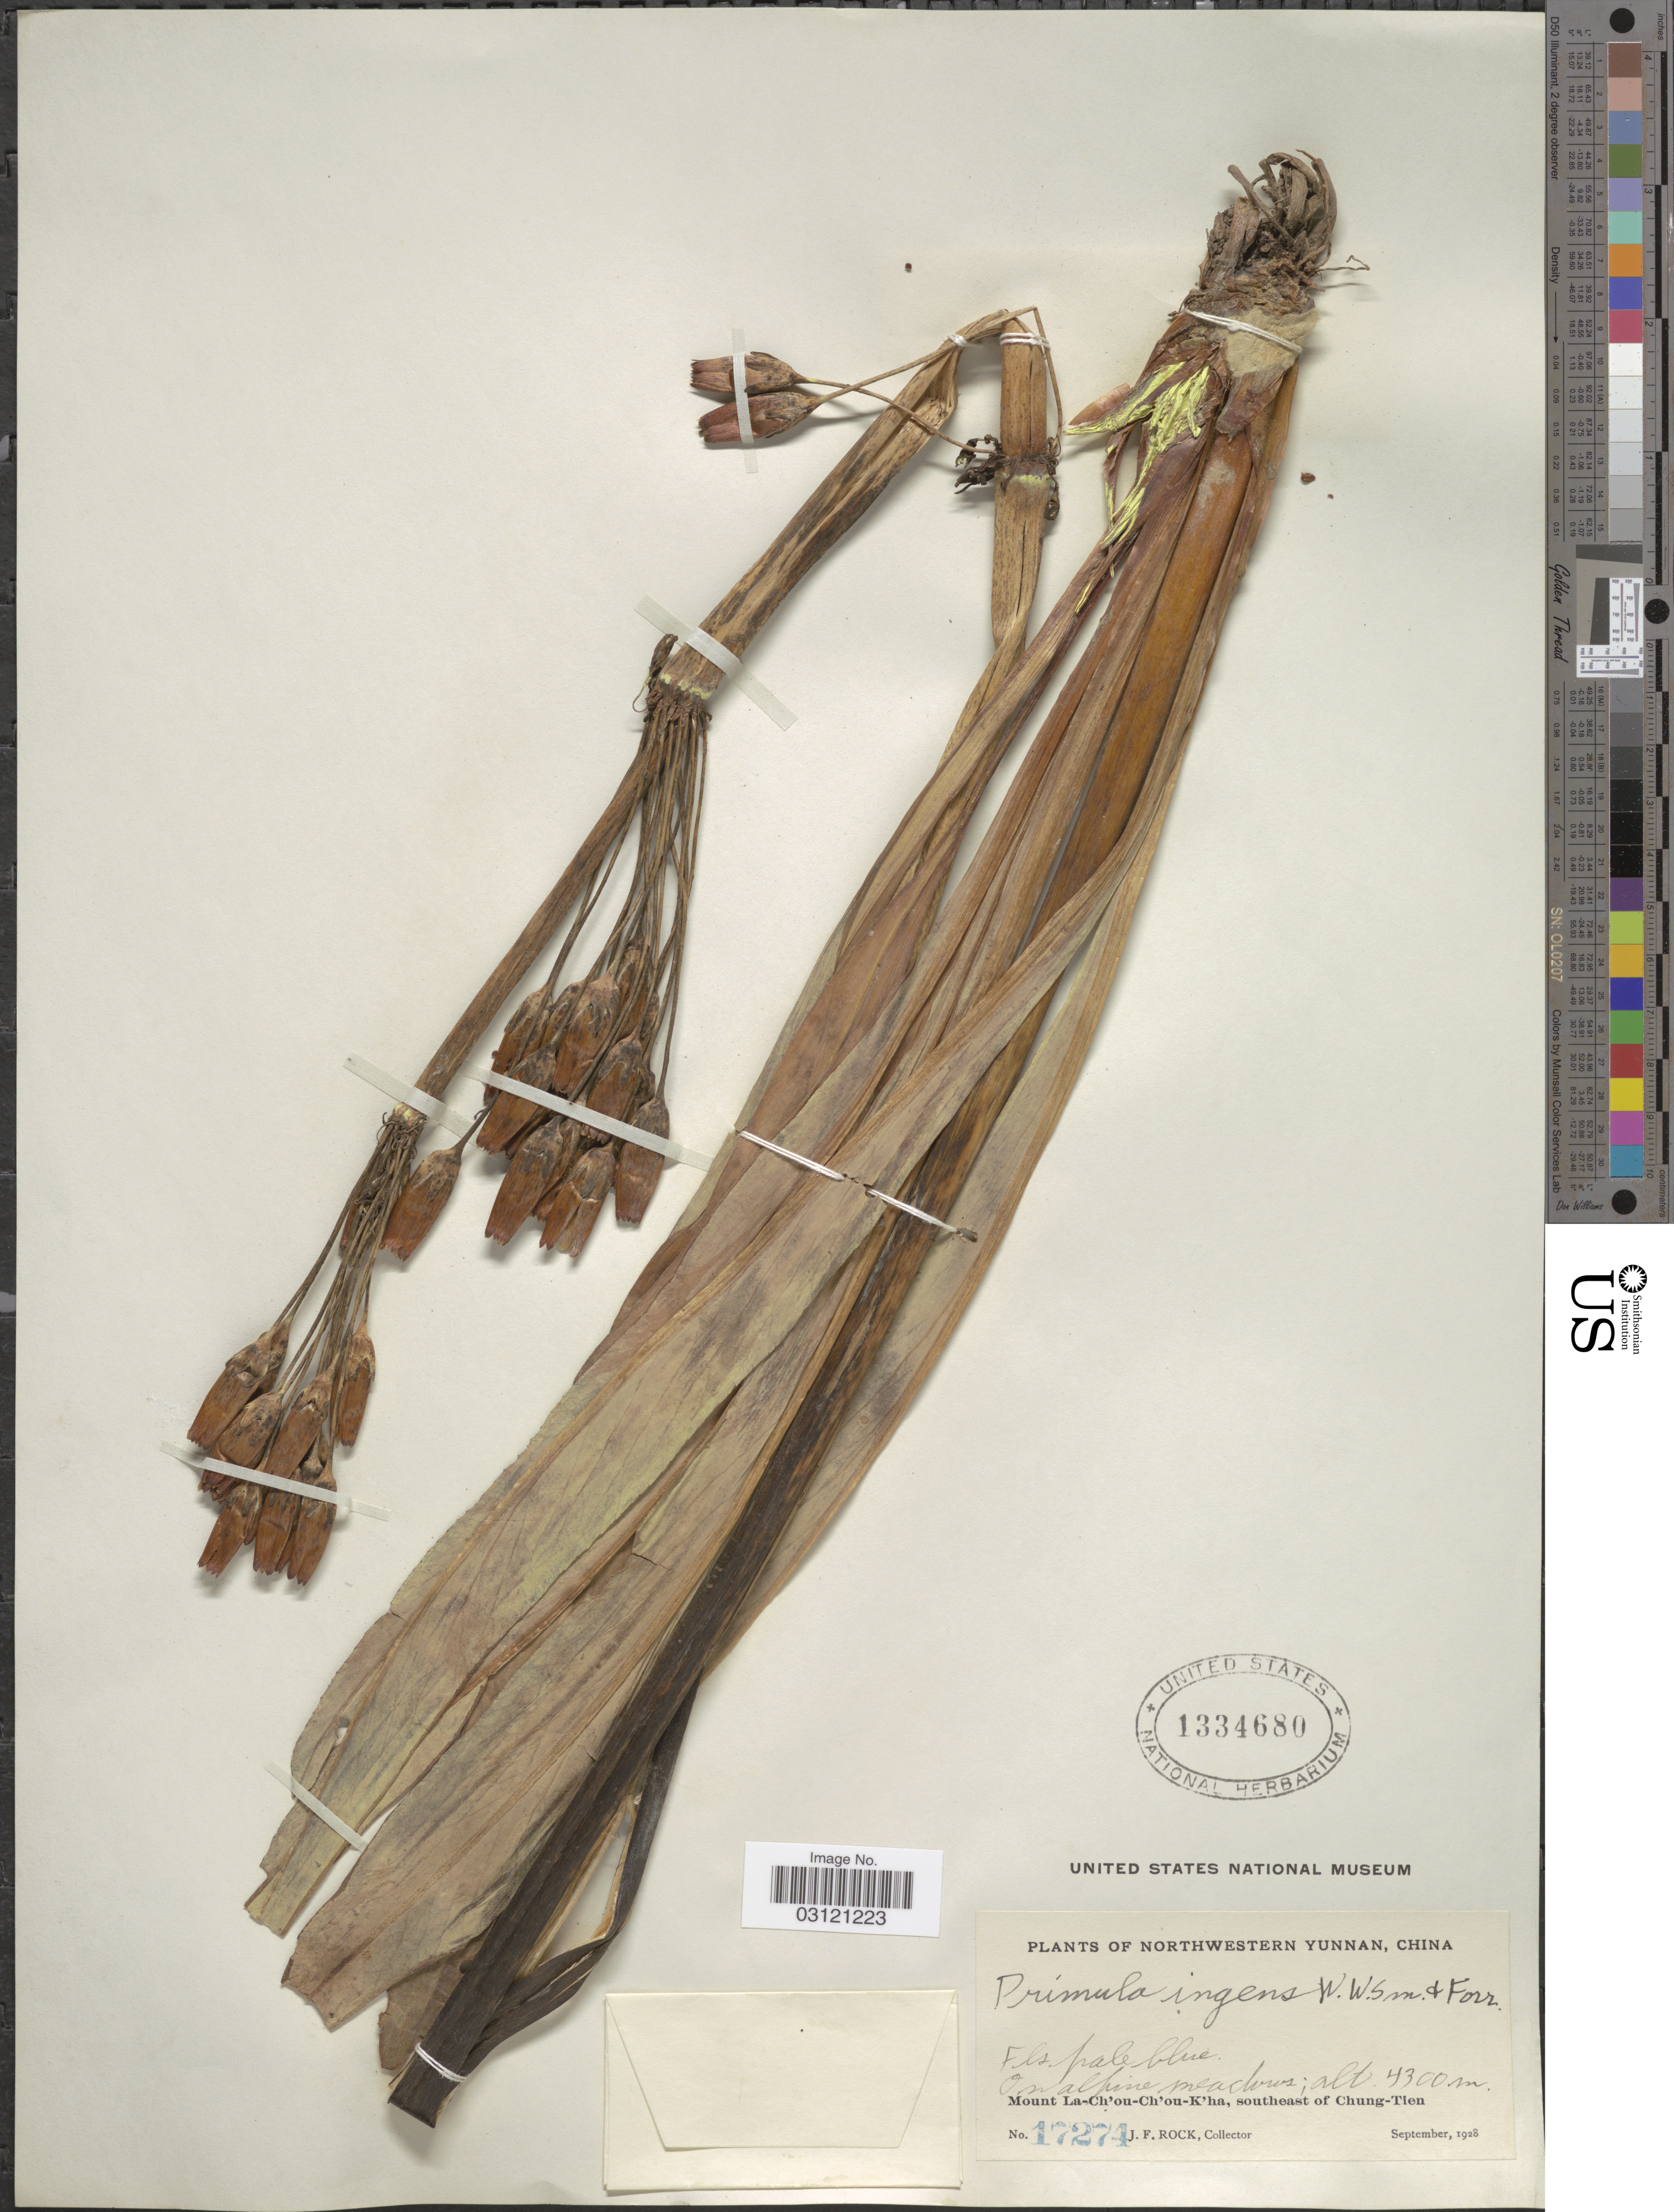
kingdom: Plantae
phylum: Tracheophyta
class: Magnoliopsida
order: Ericales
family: Primulaceae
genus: Primula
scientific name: Primula ingens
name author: W.W. Sm. & Forrest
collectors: J. Rock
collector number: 17274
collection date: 1928-09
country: China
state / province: Yunnan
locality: Northwestern Yunnan, China, Mount La-Ch'ou-Ch'ou-K'ha, southeast of Chung-Tien.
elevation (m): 4300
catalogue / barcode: US 1334680